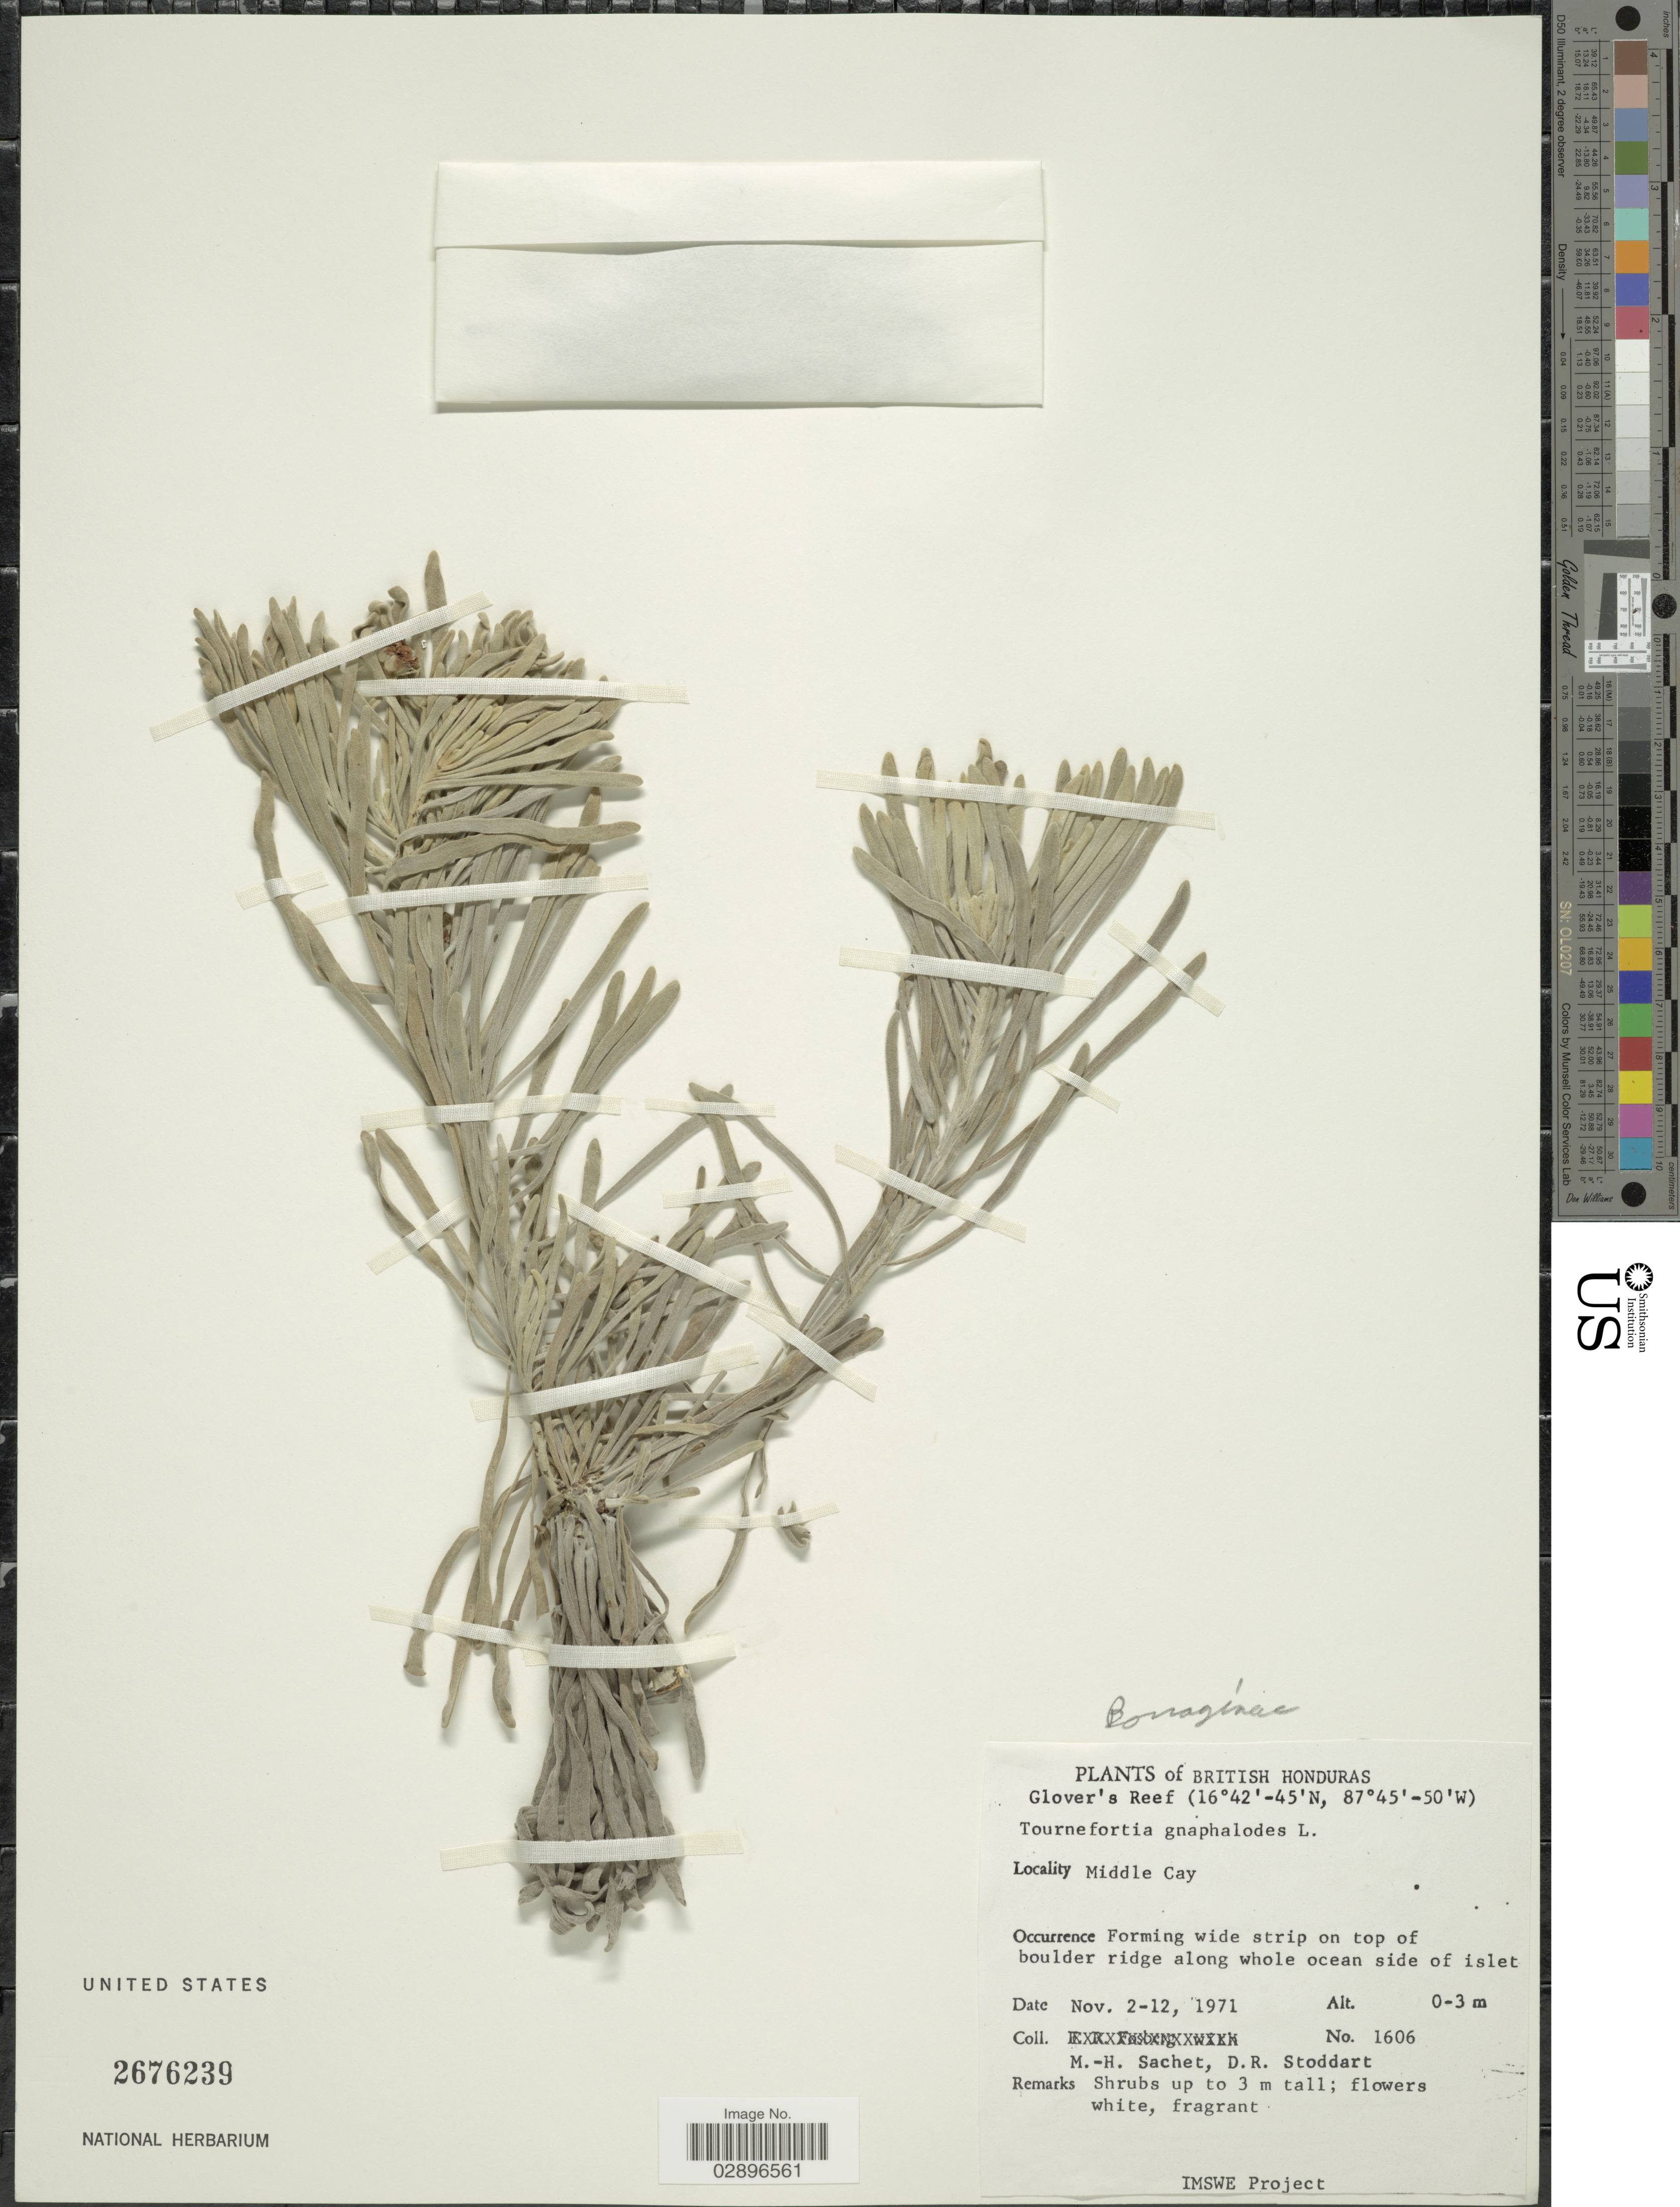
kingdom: Plantae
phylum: Tracheophyta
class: Magnoliopsida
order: Boraginales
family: Heliotropiaceae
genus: Tournefortia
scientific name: Tournefortia gnaphalodes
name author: (L.) R. Br. ex Roem. & Schult.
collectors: M.-H. Sachet & D. R. Stoddart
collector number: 1606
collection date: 1971-11-02/1971-11-12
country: Belize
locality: British Honduras. Glover's Reef. Middle Cay.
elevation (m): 0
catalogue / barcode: US 2676239